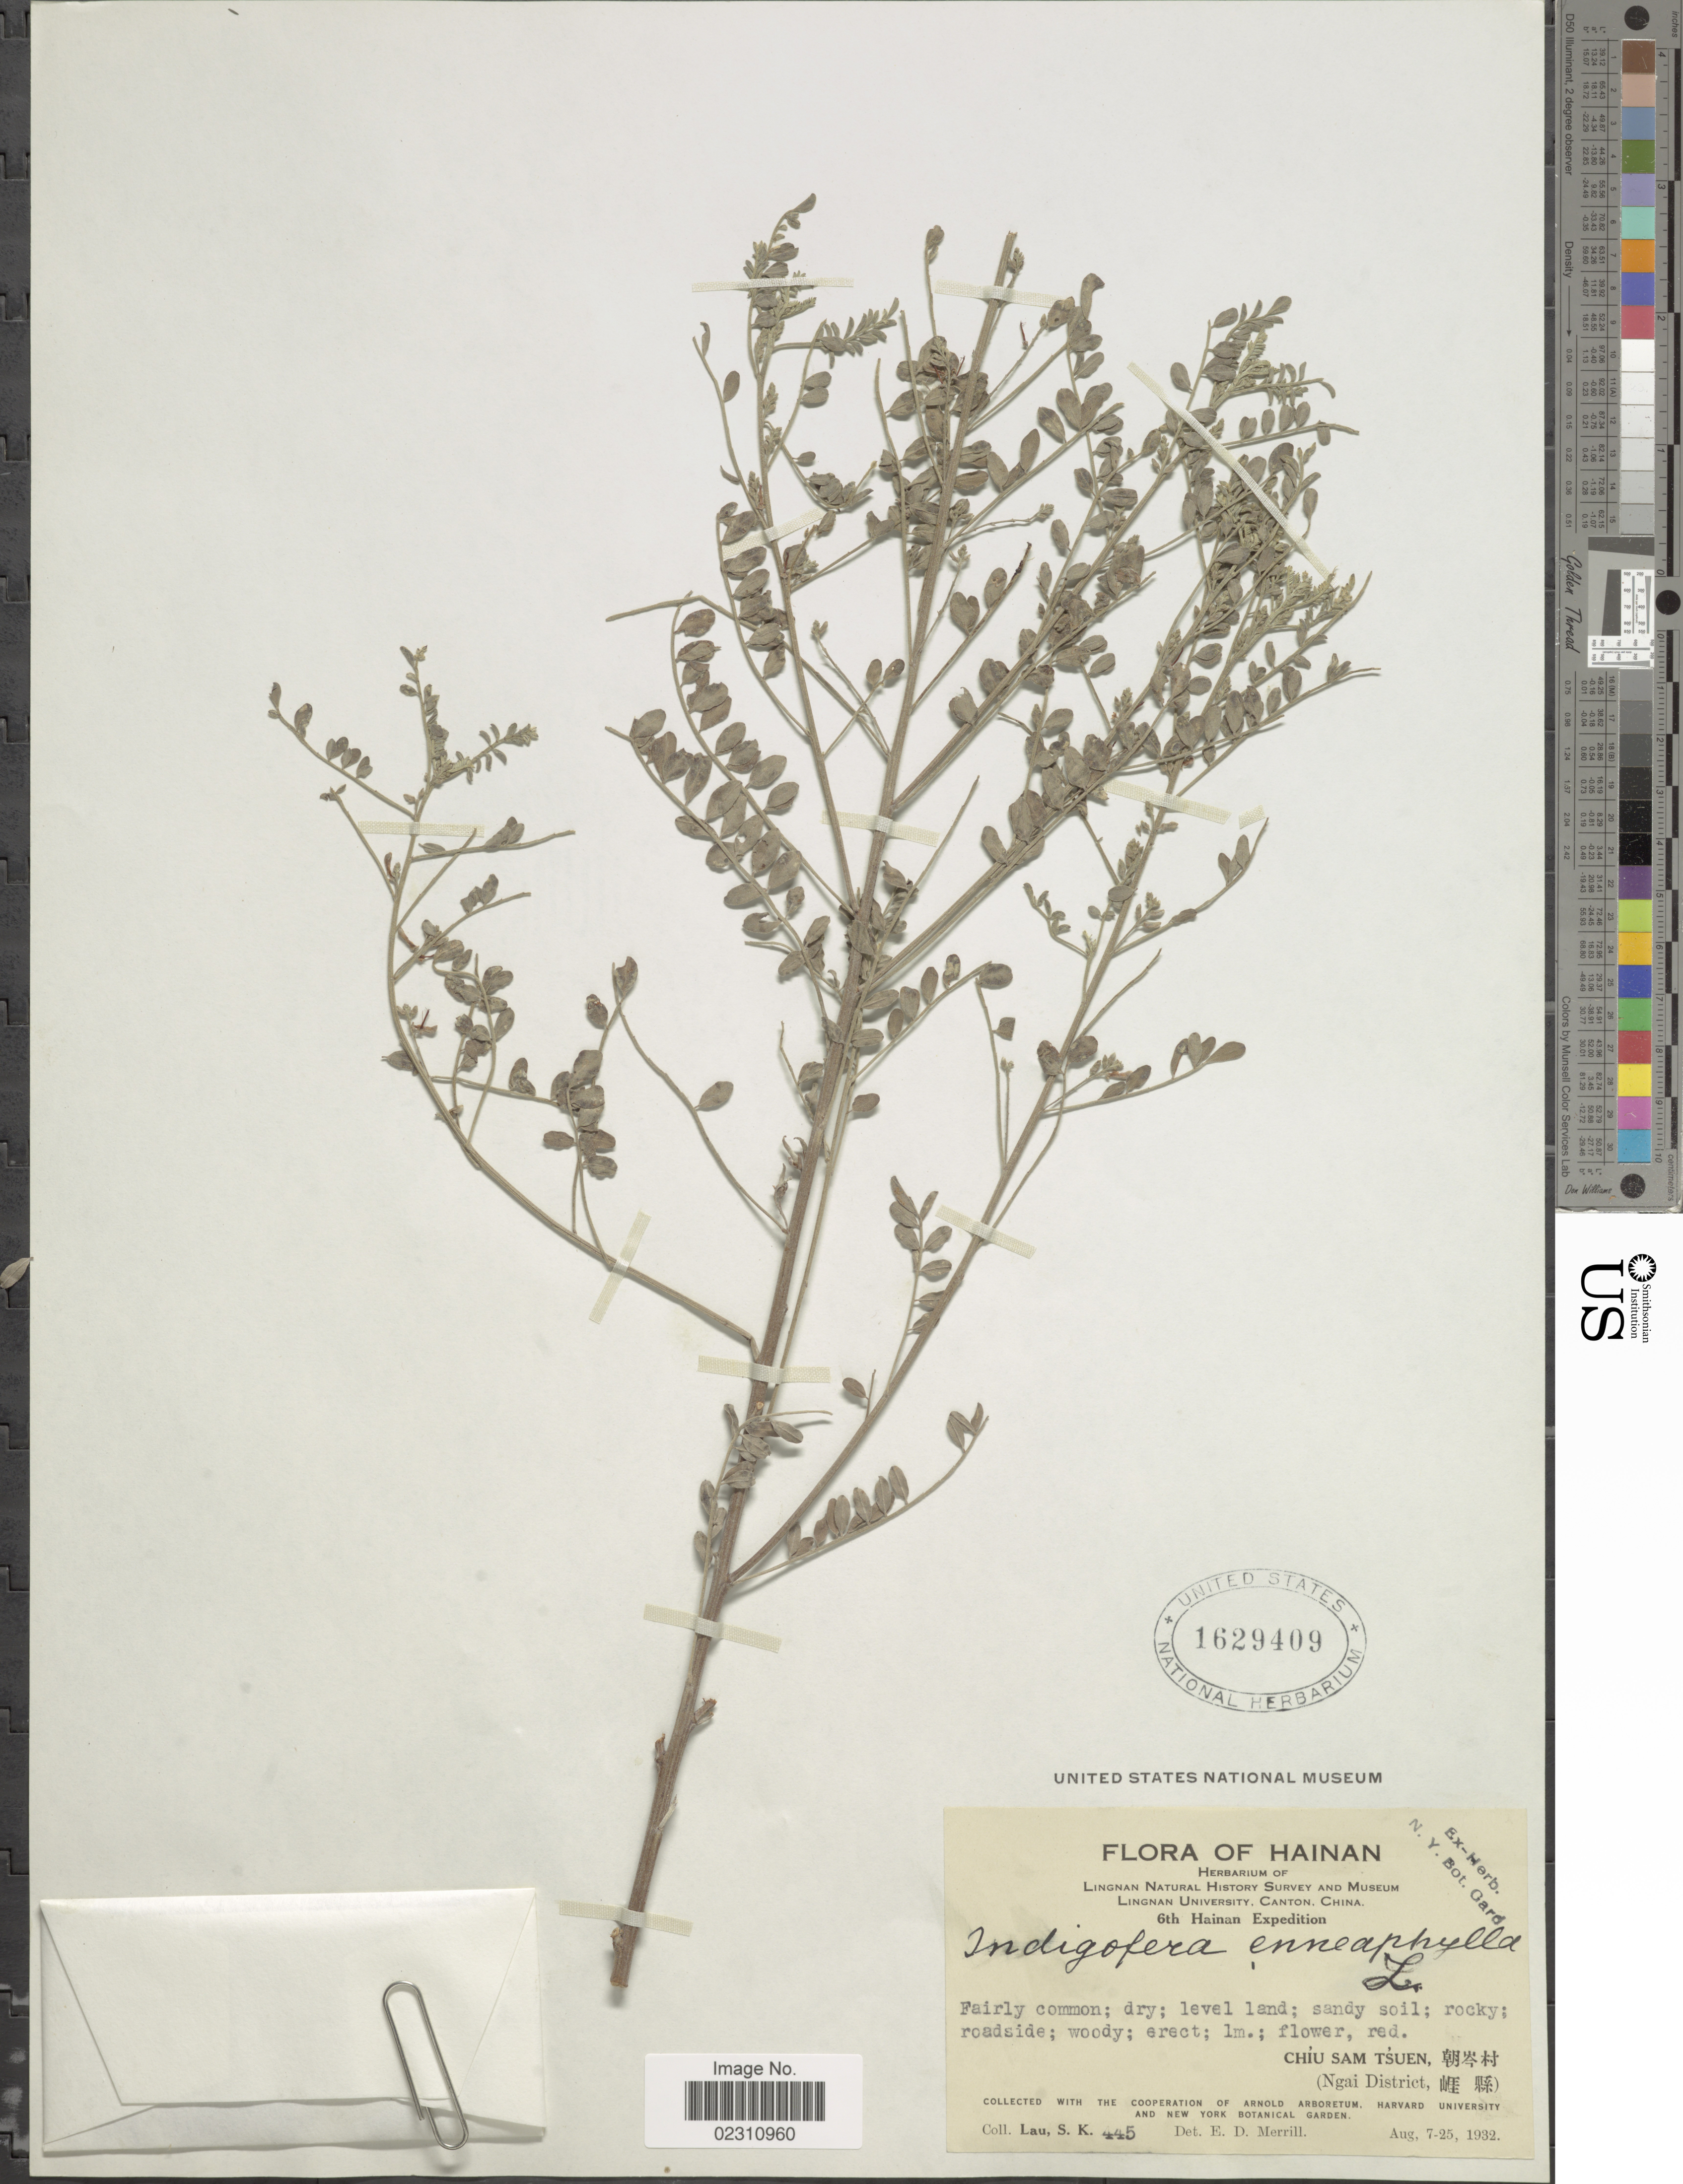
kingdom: Plantae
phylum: Tracheophyta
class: Magnoliopsida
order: Fabales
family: Fabaceae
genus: Indigofera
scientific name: Indigofera linnaei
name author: Ali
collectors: S. K. Lau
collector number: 445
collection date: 1932-08-07/1932-08-25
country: China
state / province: Hainan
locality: Chiu Sam Tsuen. Ngai District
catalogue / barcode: US 1629409